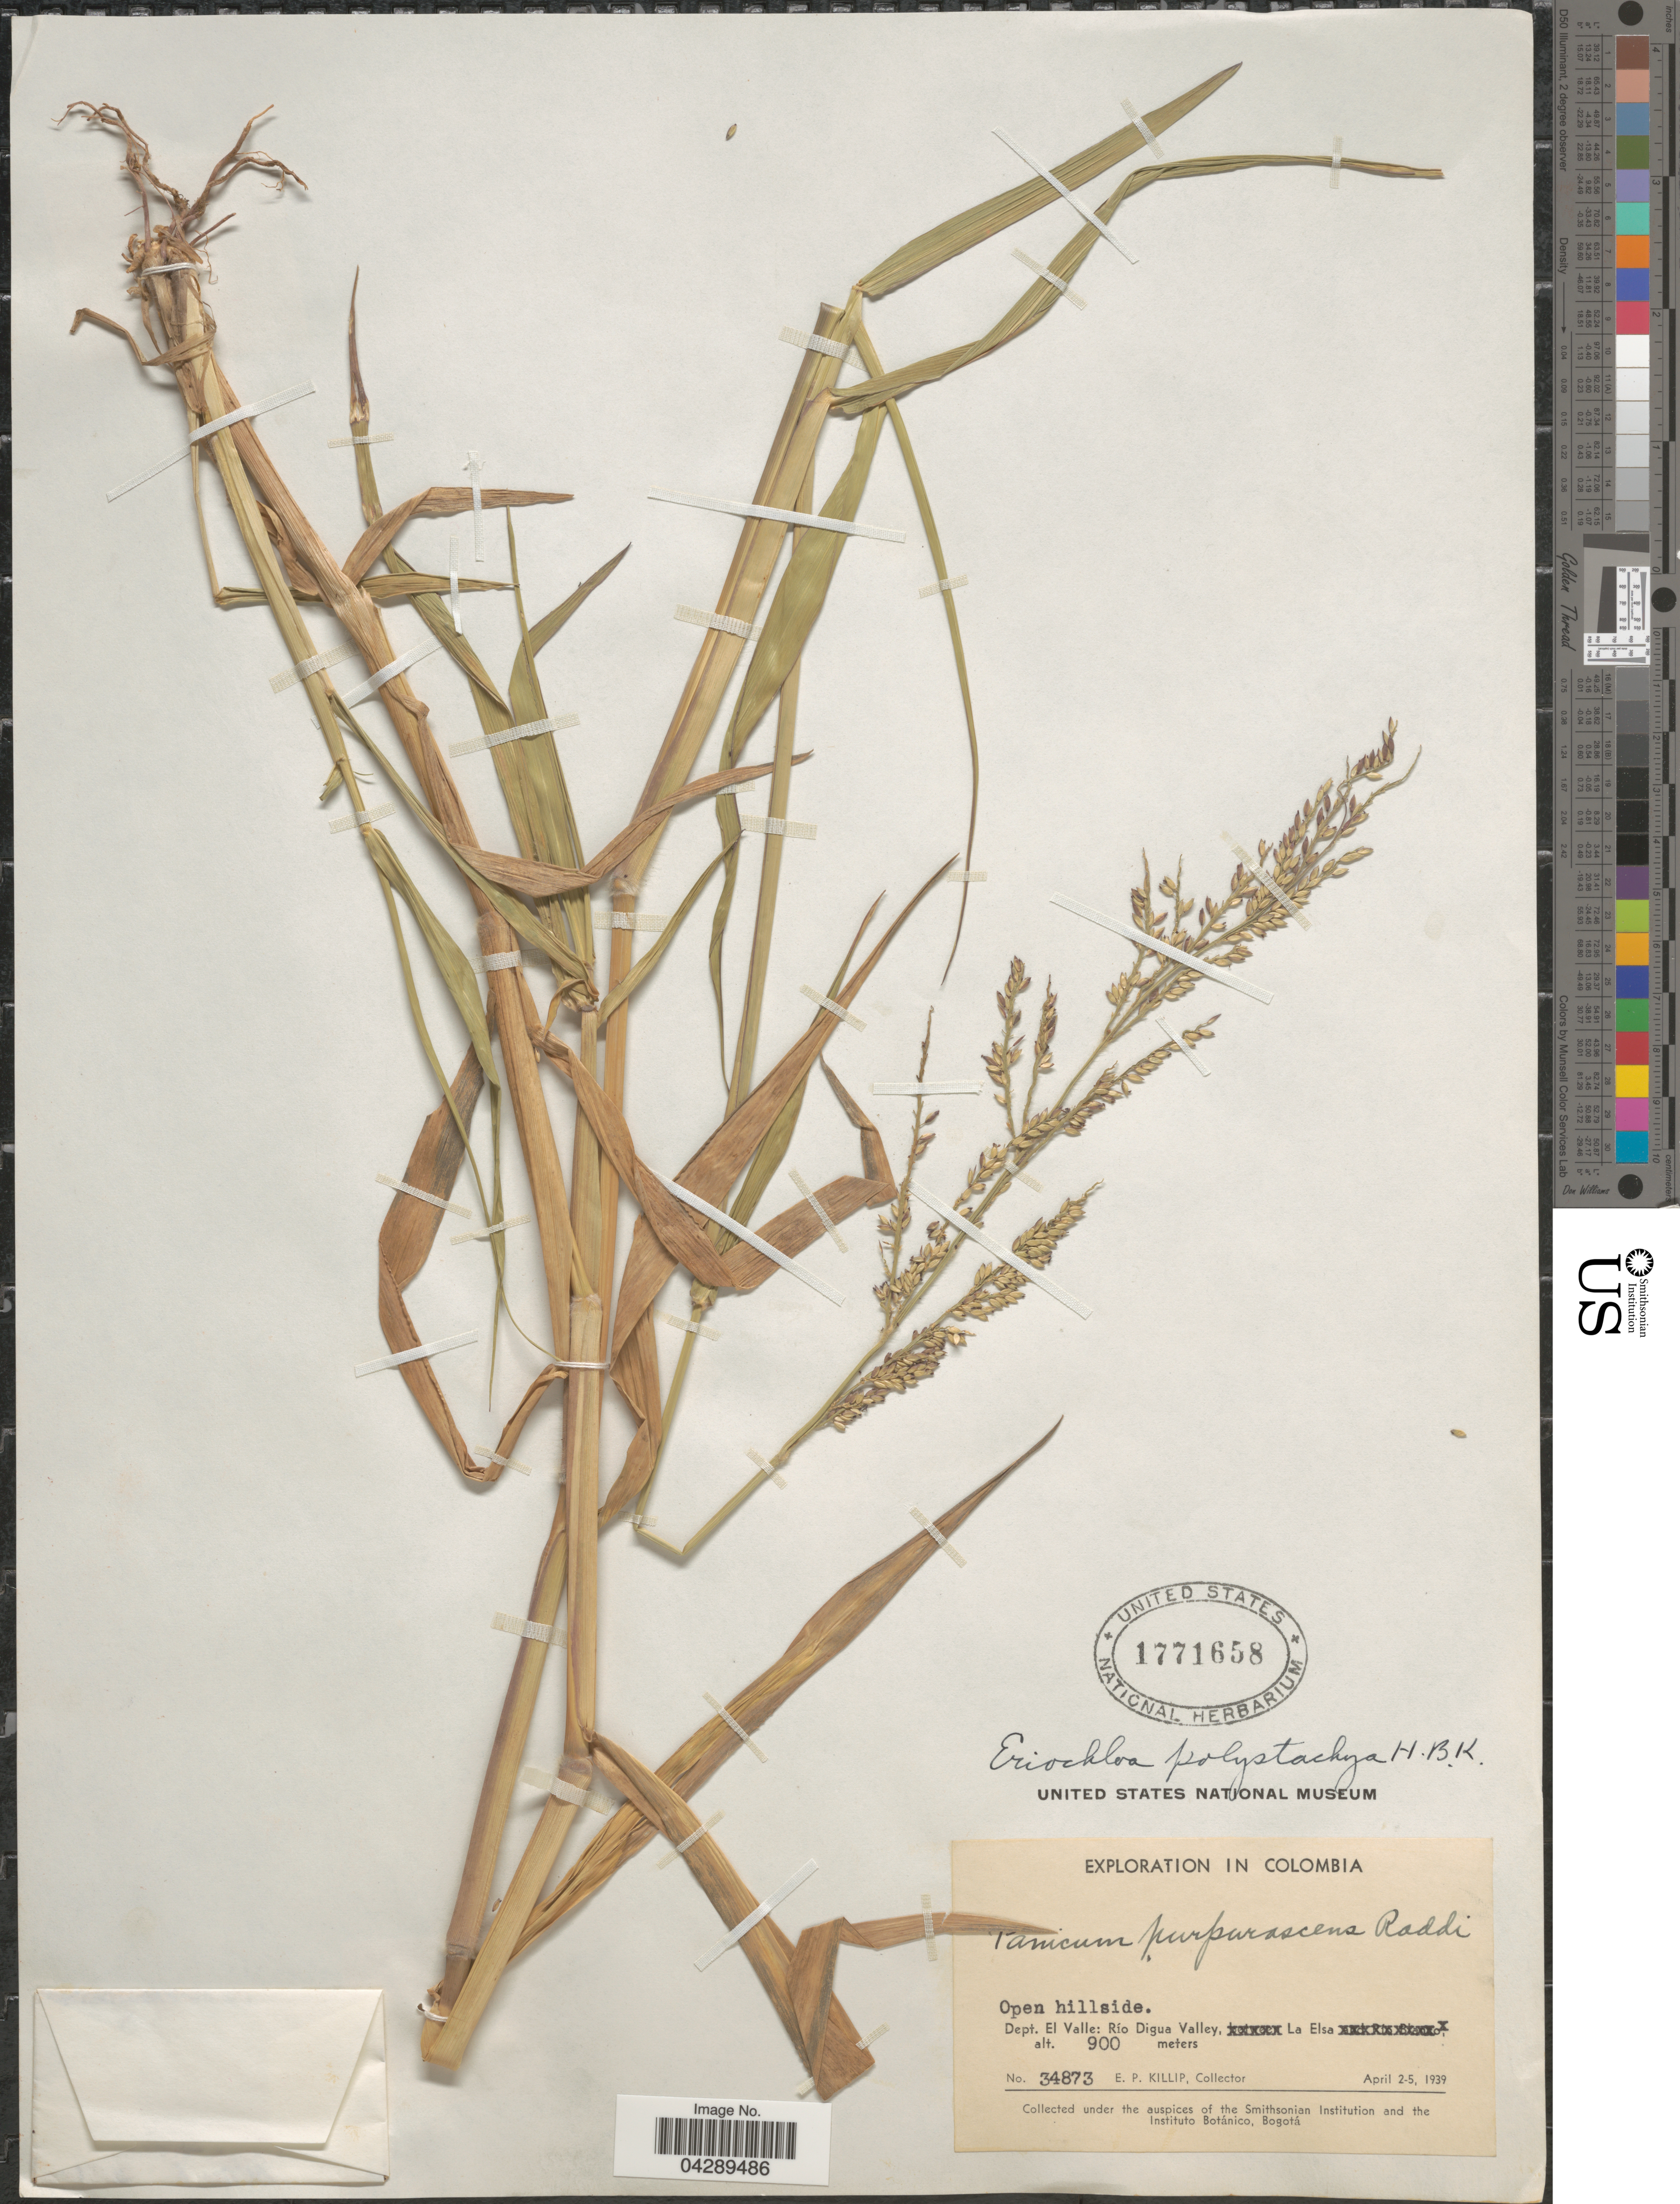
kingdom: Plantae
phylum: Tracheophyta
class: Liliopsida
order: Poales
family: Poaceae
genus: Eriochloa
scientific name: Eriochloa polystachya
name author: Kunth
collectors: E. P. Killip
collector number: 34873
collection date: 1939-04-02/1939-04-05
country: Colombia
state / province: Valle del Cauca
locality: Exploration in Colombia. Open hillside. Dept. El Valle: Río Digua Valley, La Elsa.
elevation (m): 900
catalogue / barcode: US 1771658